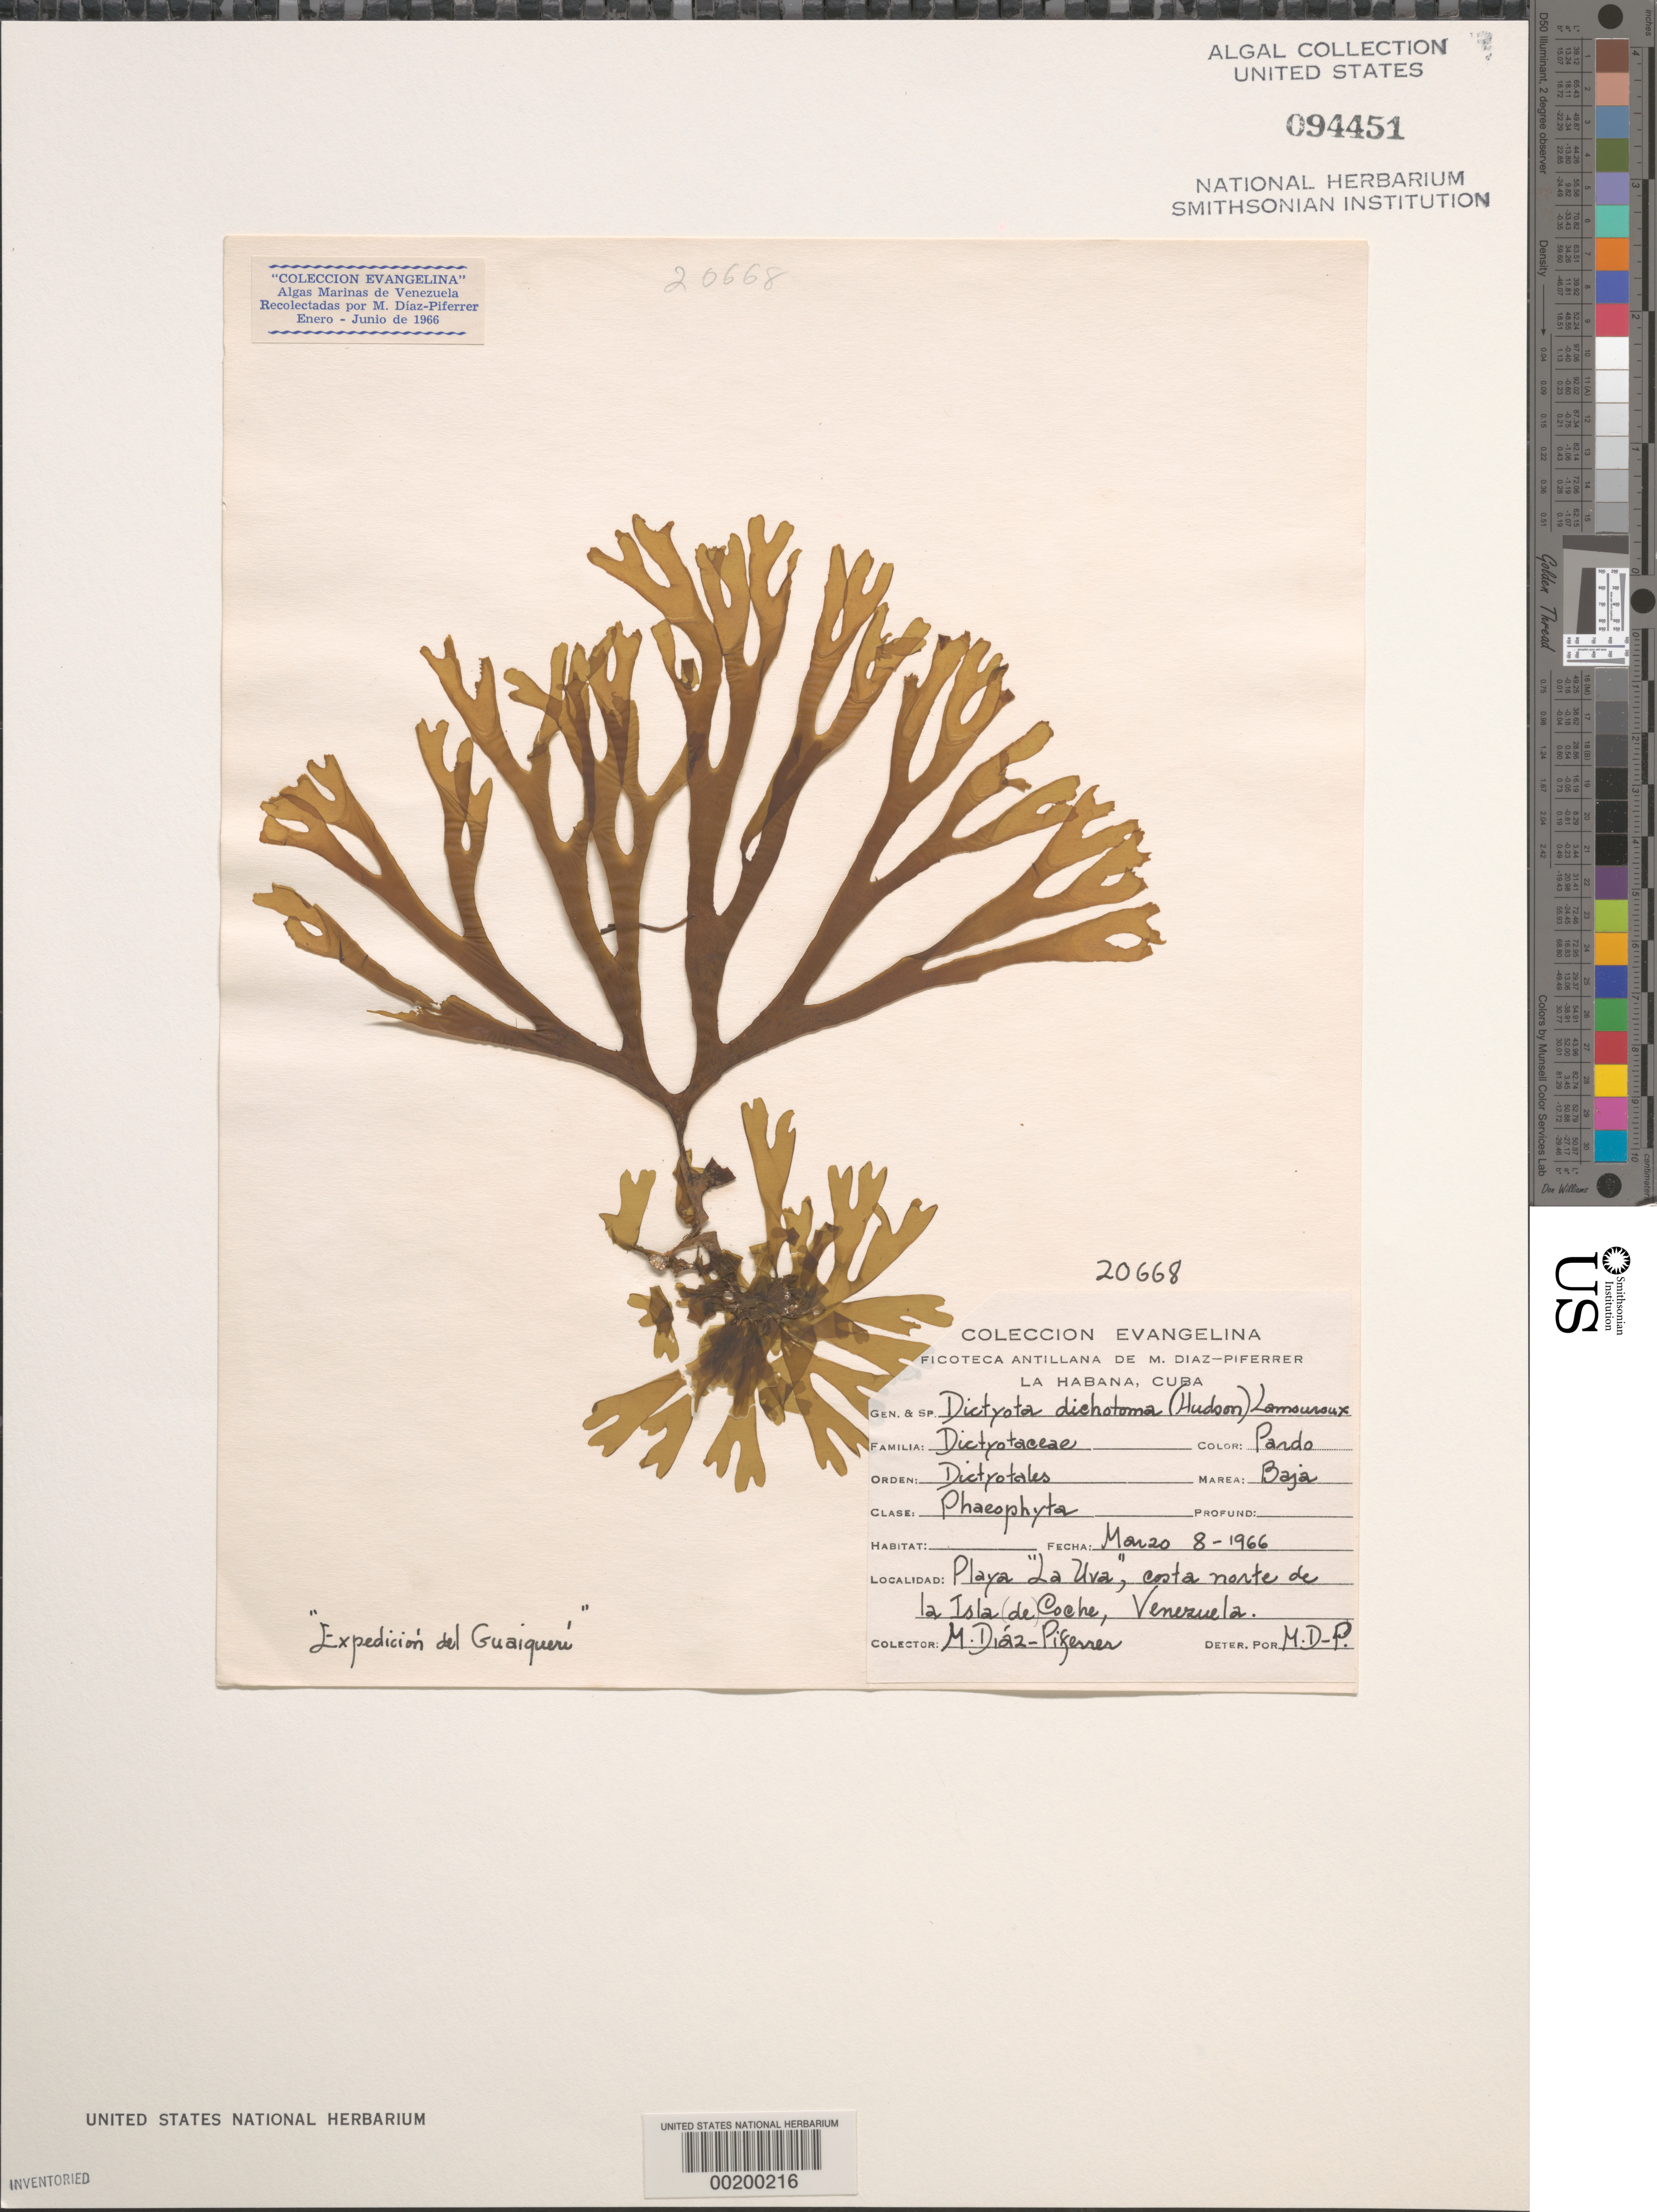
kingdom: Chromista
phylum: Ochrophyta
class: Phaeophyceae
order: Dictyotales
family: Dictyotaceae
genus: Dictyota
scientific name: Dictyota dichotoma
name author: (Huds.) J.V.Lamouroux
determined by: Diaz-Piferrer, M.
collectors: M. Diaz-Piferrer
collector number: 20668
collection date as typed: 08 Mar 1966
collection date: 1966-03-08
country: Venezuela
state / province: Nueva Esparta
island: Coche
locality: Playa La Uva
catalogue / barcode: US 94451